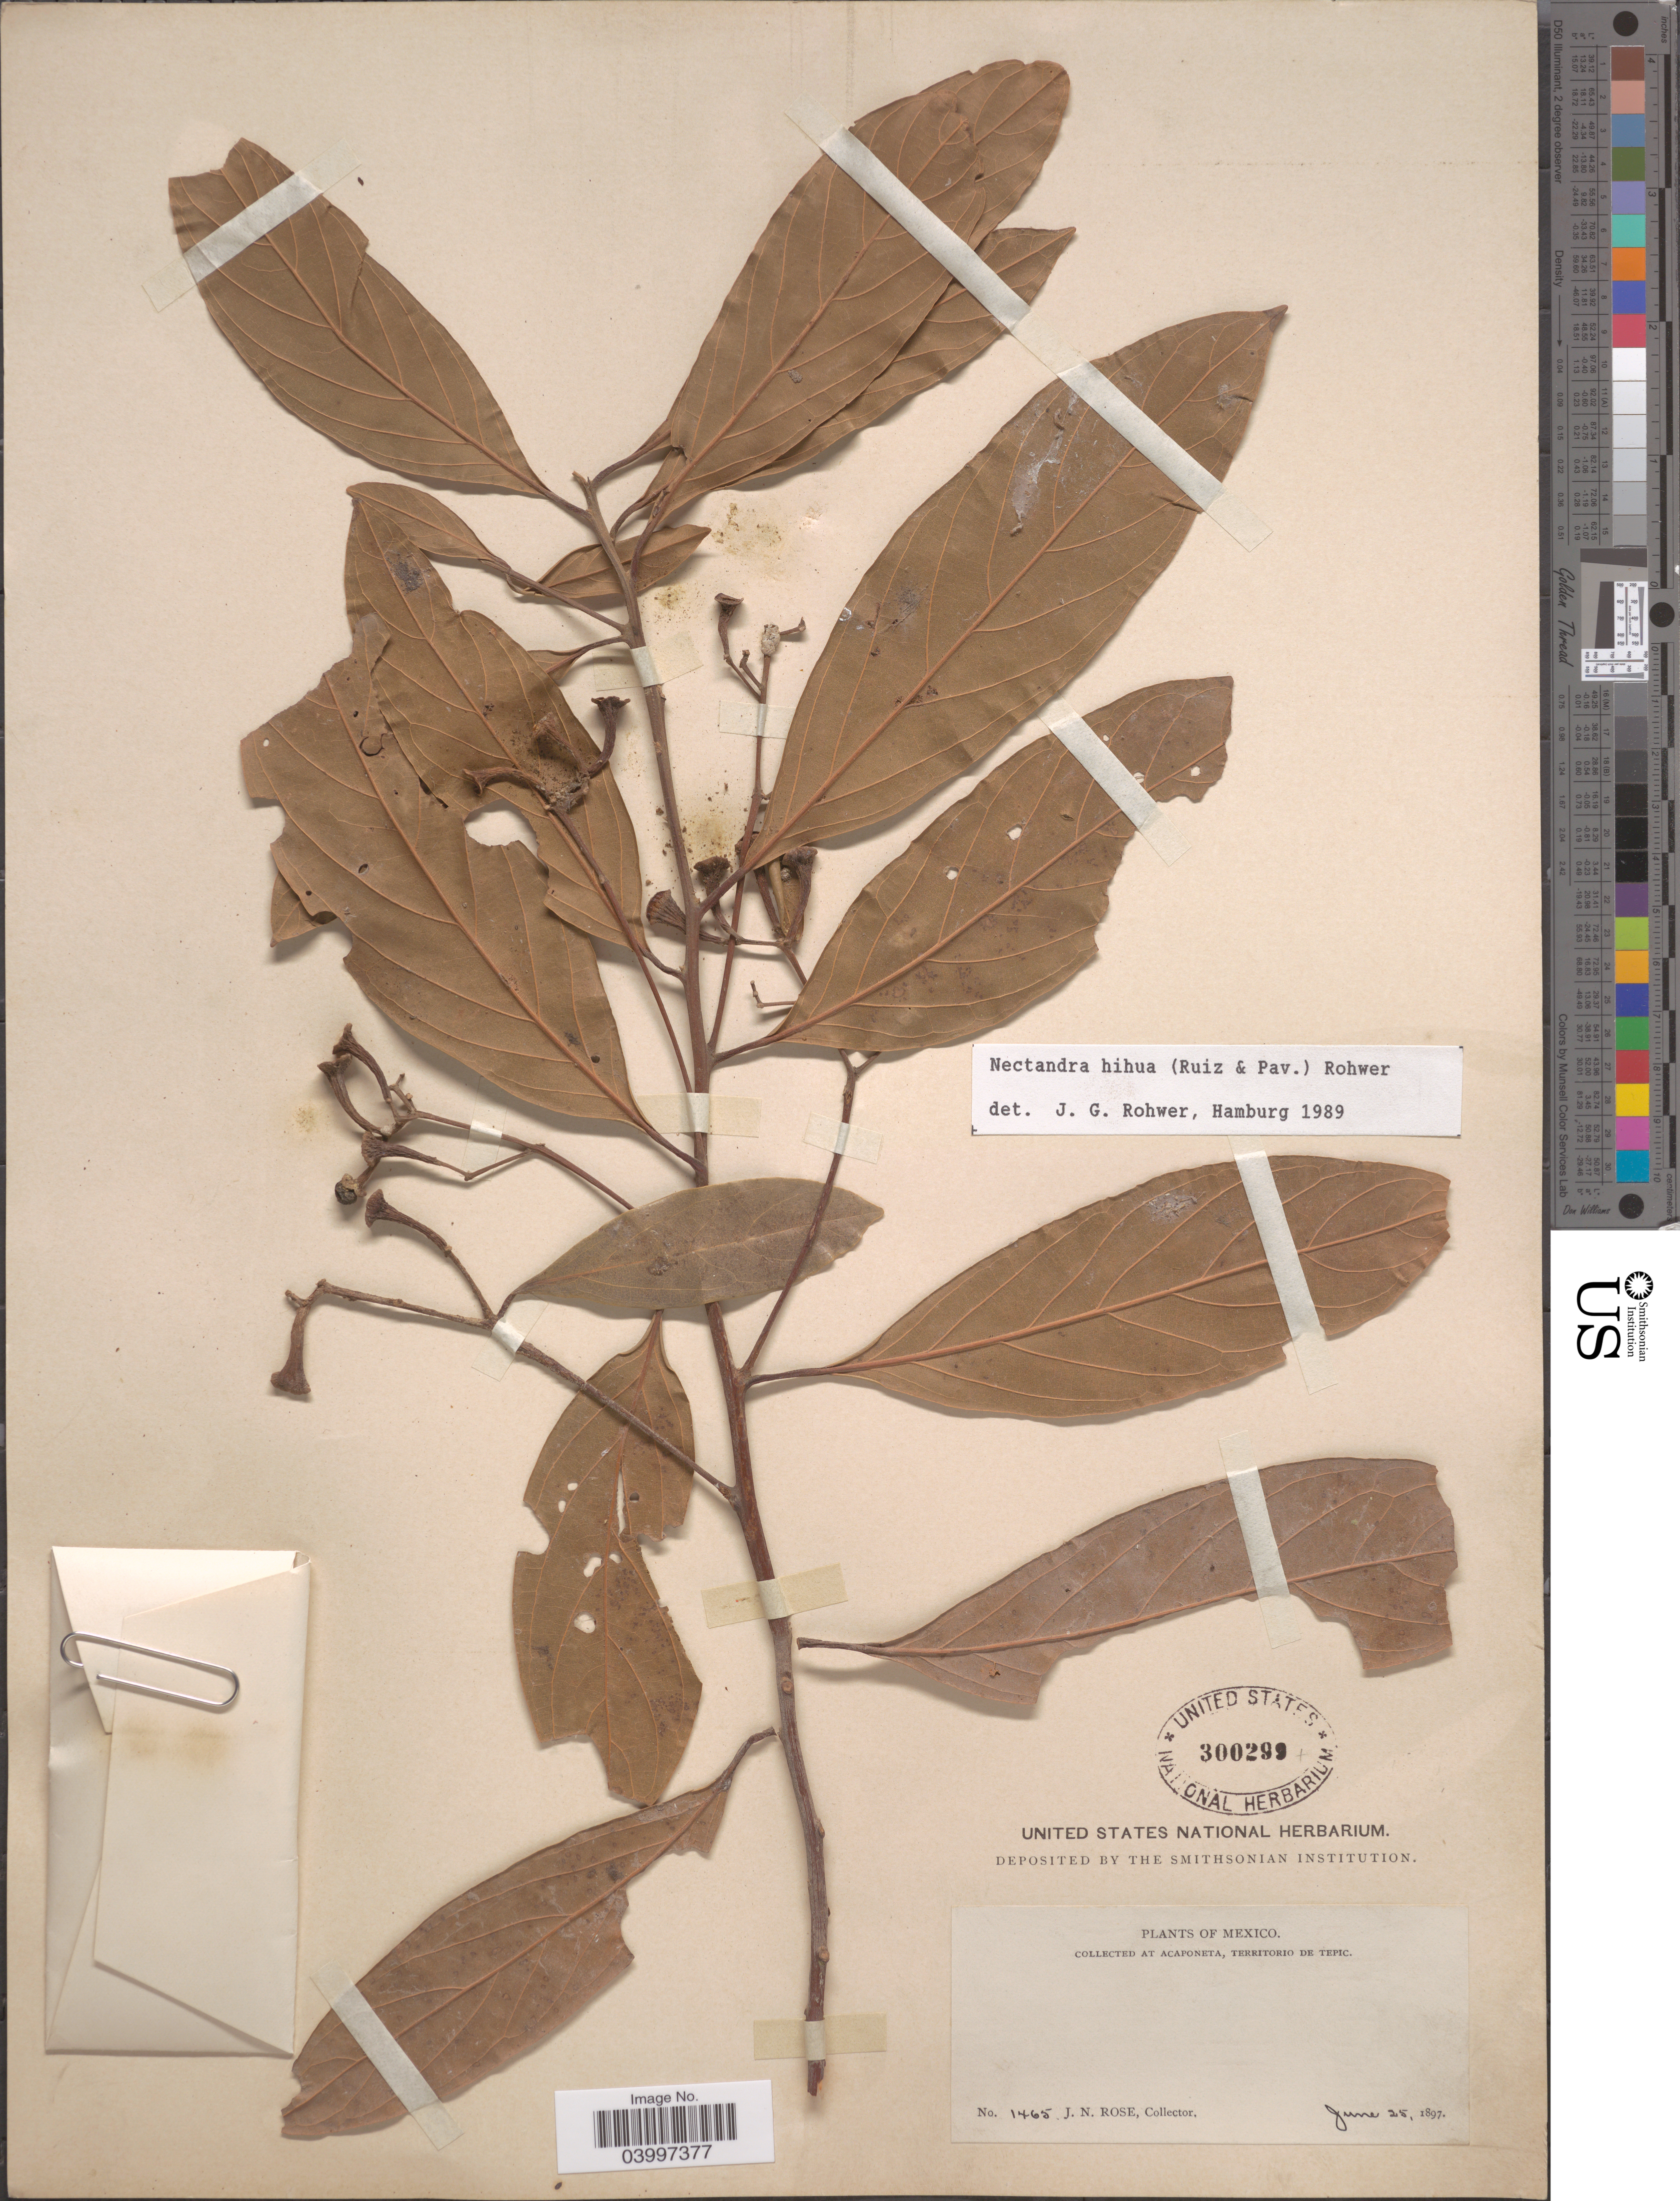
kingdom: Plantae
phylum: Tracheophyta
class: Magnoliopsida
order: Laurales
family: Lauraceae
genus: Nectandra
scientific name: Nectandra hihua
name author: (Ruiz & Pav.) Rohwer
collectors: J. N. Rose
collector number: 1465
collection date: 1897-06-25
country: Mexico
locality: At Acaponeta, Territorio de Tepic.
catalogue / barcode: US 300299